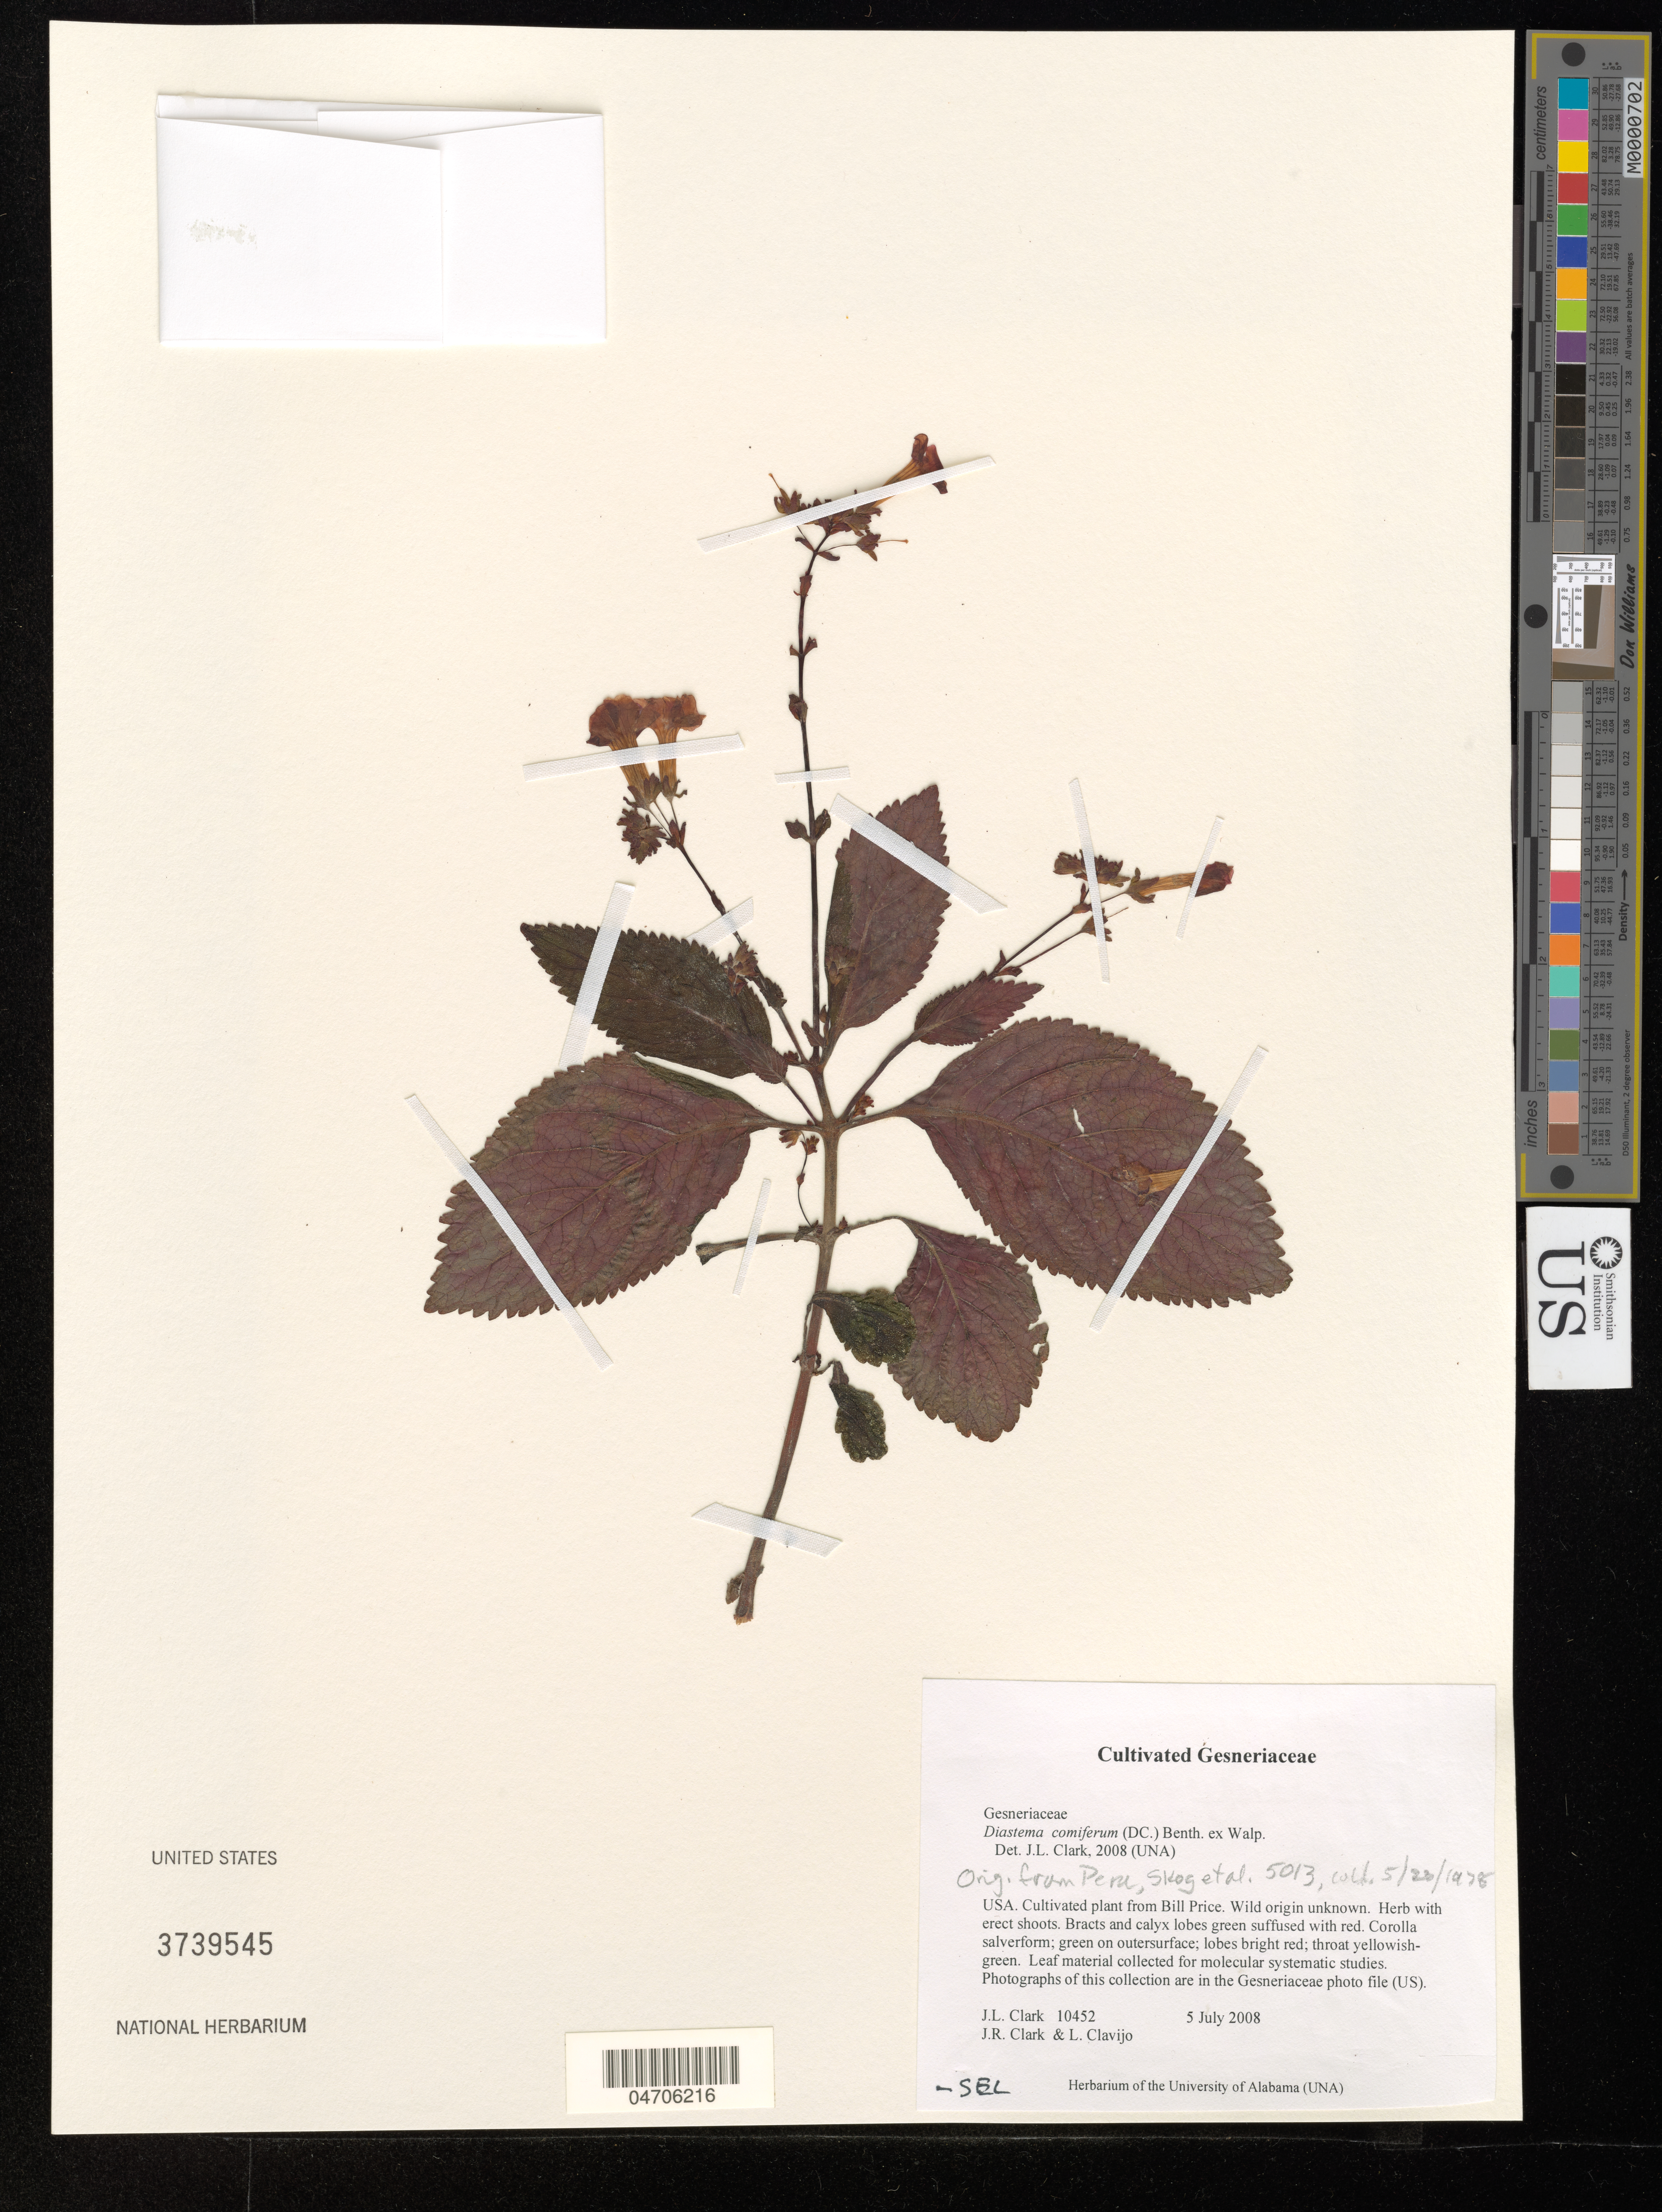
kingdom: Plantae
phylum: Tracheophyta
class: Magnoliopsida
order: Lamiales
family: Gesneriaceae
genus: Diastema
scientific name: Diastema comiferum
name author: (DC.) Benth. ex Walp.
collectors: J. L. Clark, J. R. Clark & L. Clavijo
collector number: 10452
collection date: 2008-07-05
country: United States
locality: Bill Price.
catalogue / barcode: US 3739545